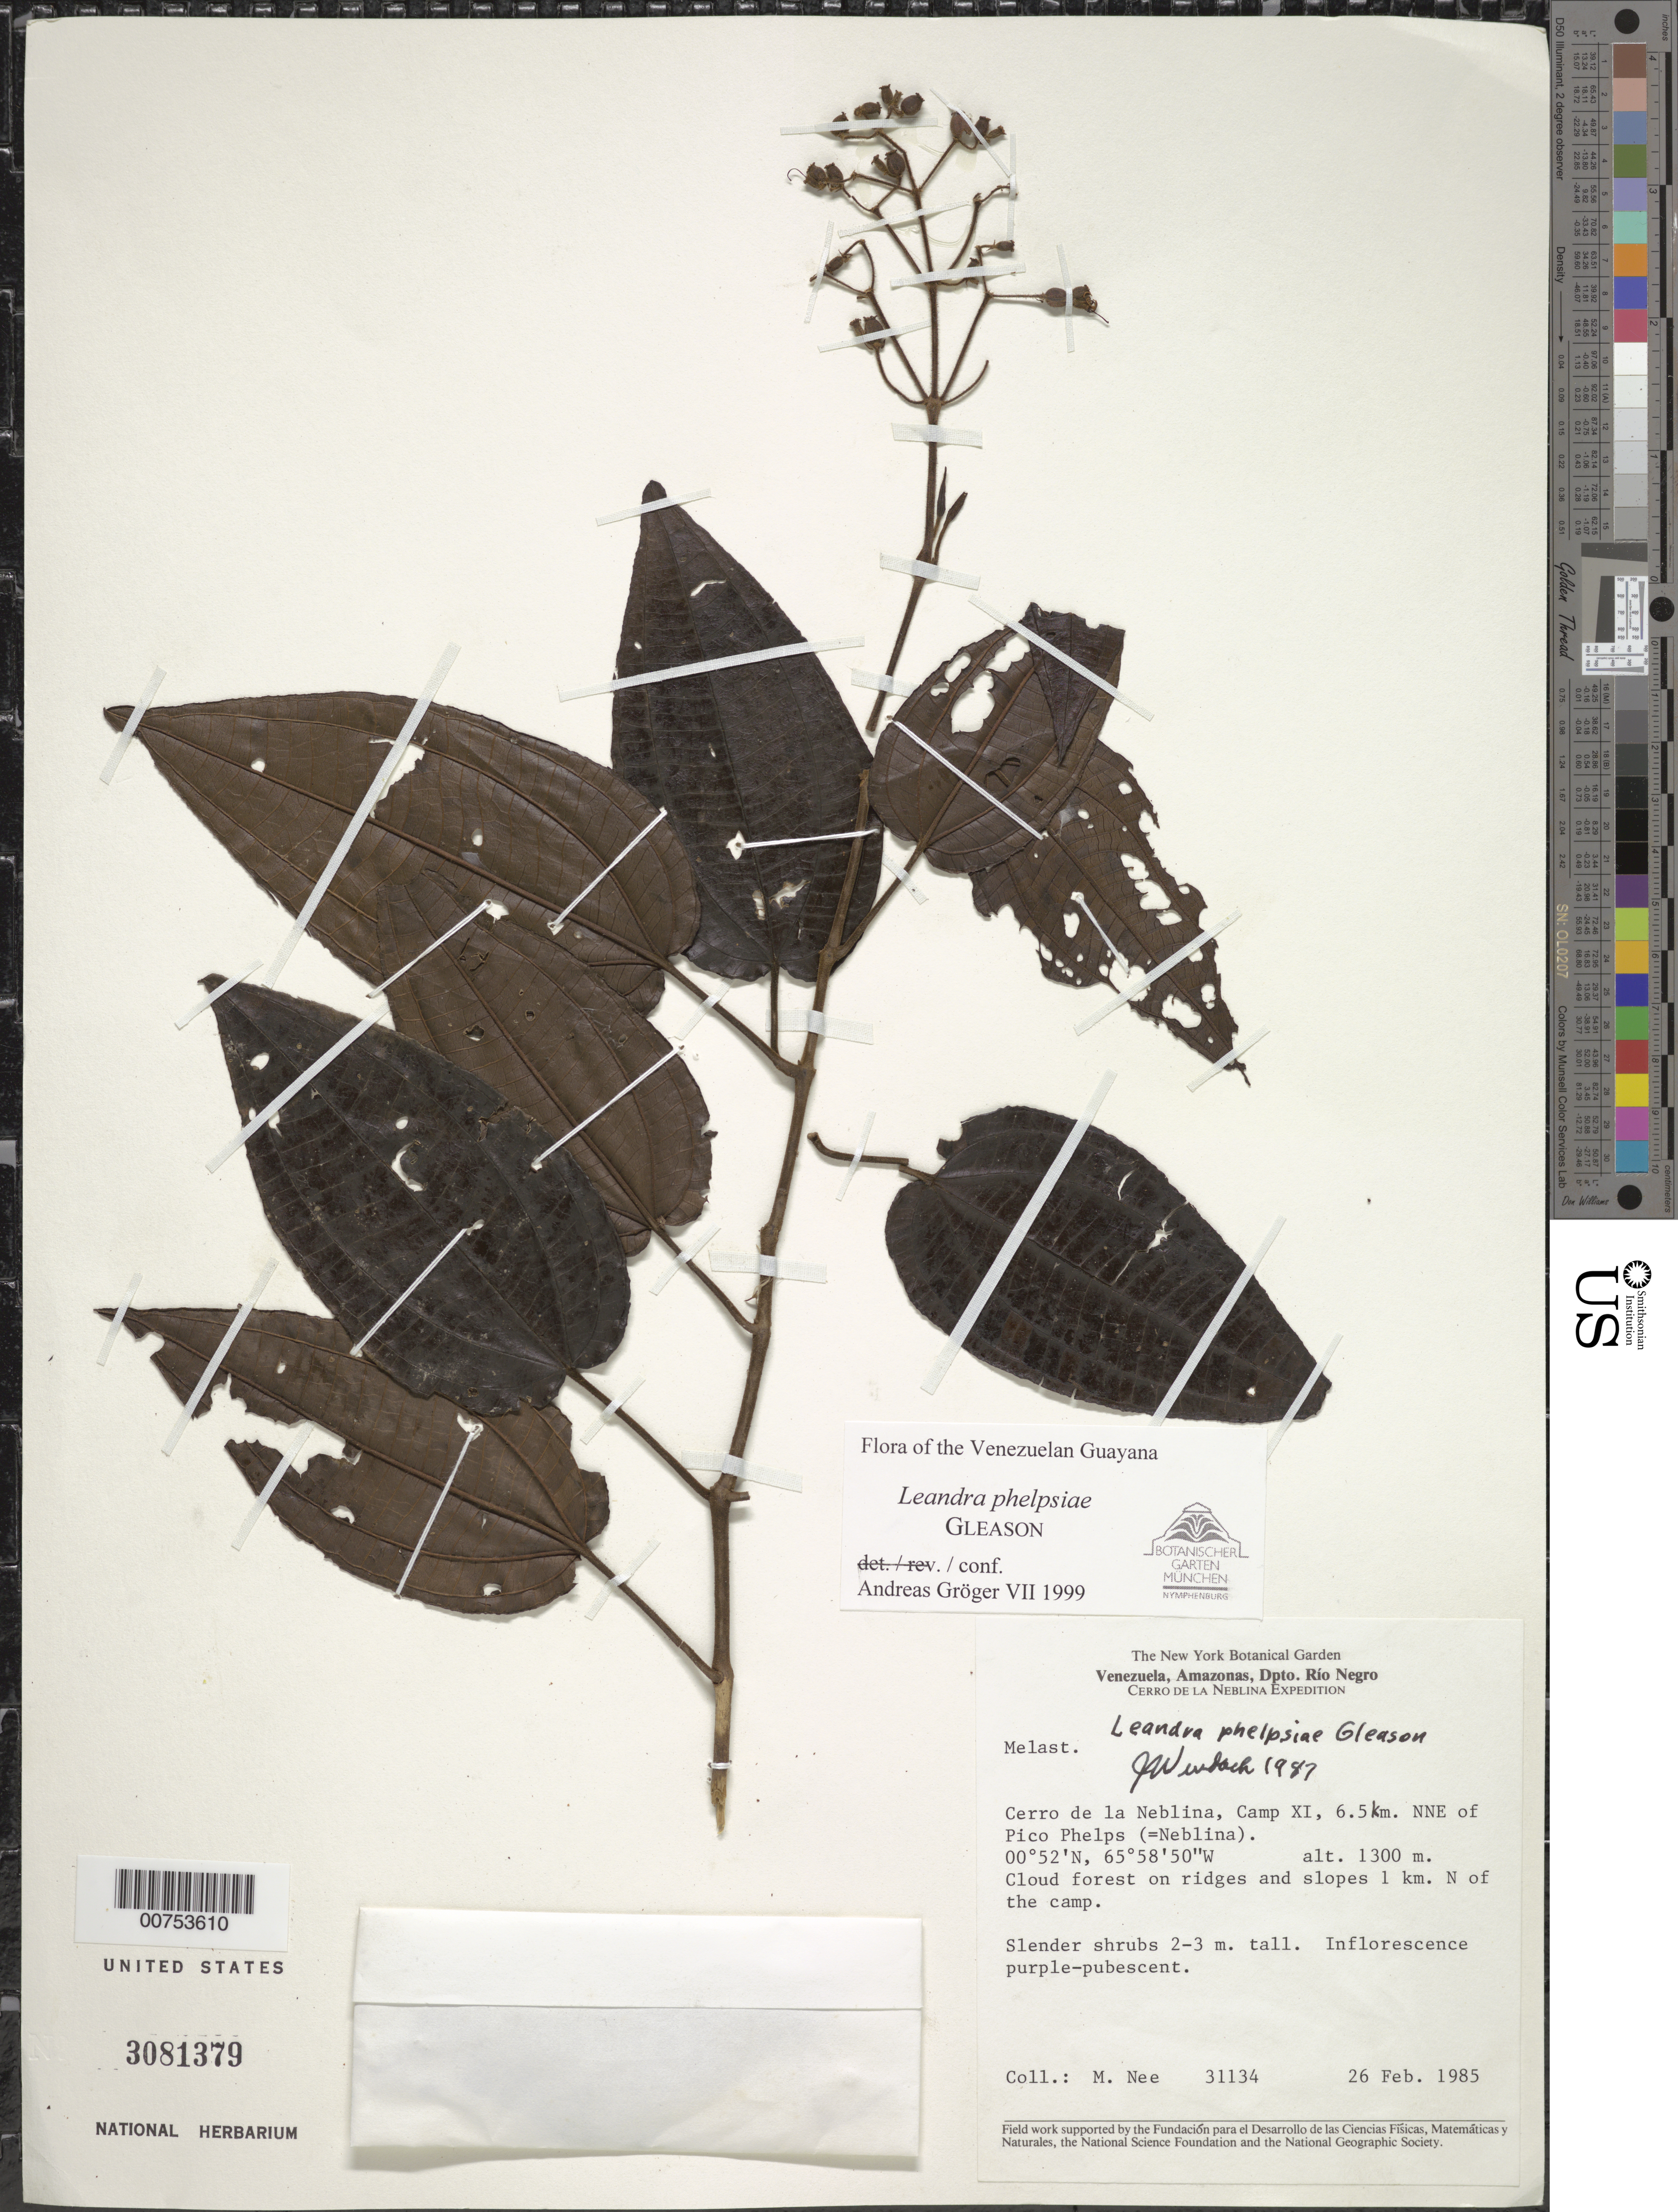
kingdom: Plantae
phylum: Tracheophyta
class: Magnoliopsida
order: Myrtales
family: Melastomataceae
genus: Leandra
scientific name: Leandra phelpsiae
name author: Gleason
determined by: Gröger, A.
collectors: M. Nee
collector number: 31134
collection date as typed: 26-Feb-85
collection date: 1985-02-26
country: Venezuela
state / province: Amazonas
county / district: Río Negro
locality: Cerro de la Neblina, Camp XI, 6.5 km NNE of Pico Phelps (=Neblina)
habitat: Cloud forest on ridges and slopes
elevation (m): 1300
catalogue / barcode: US 3081379